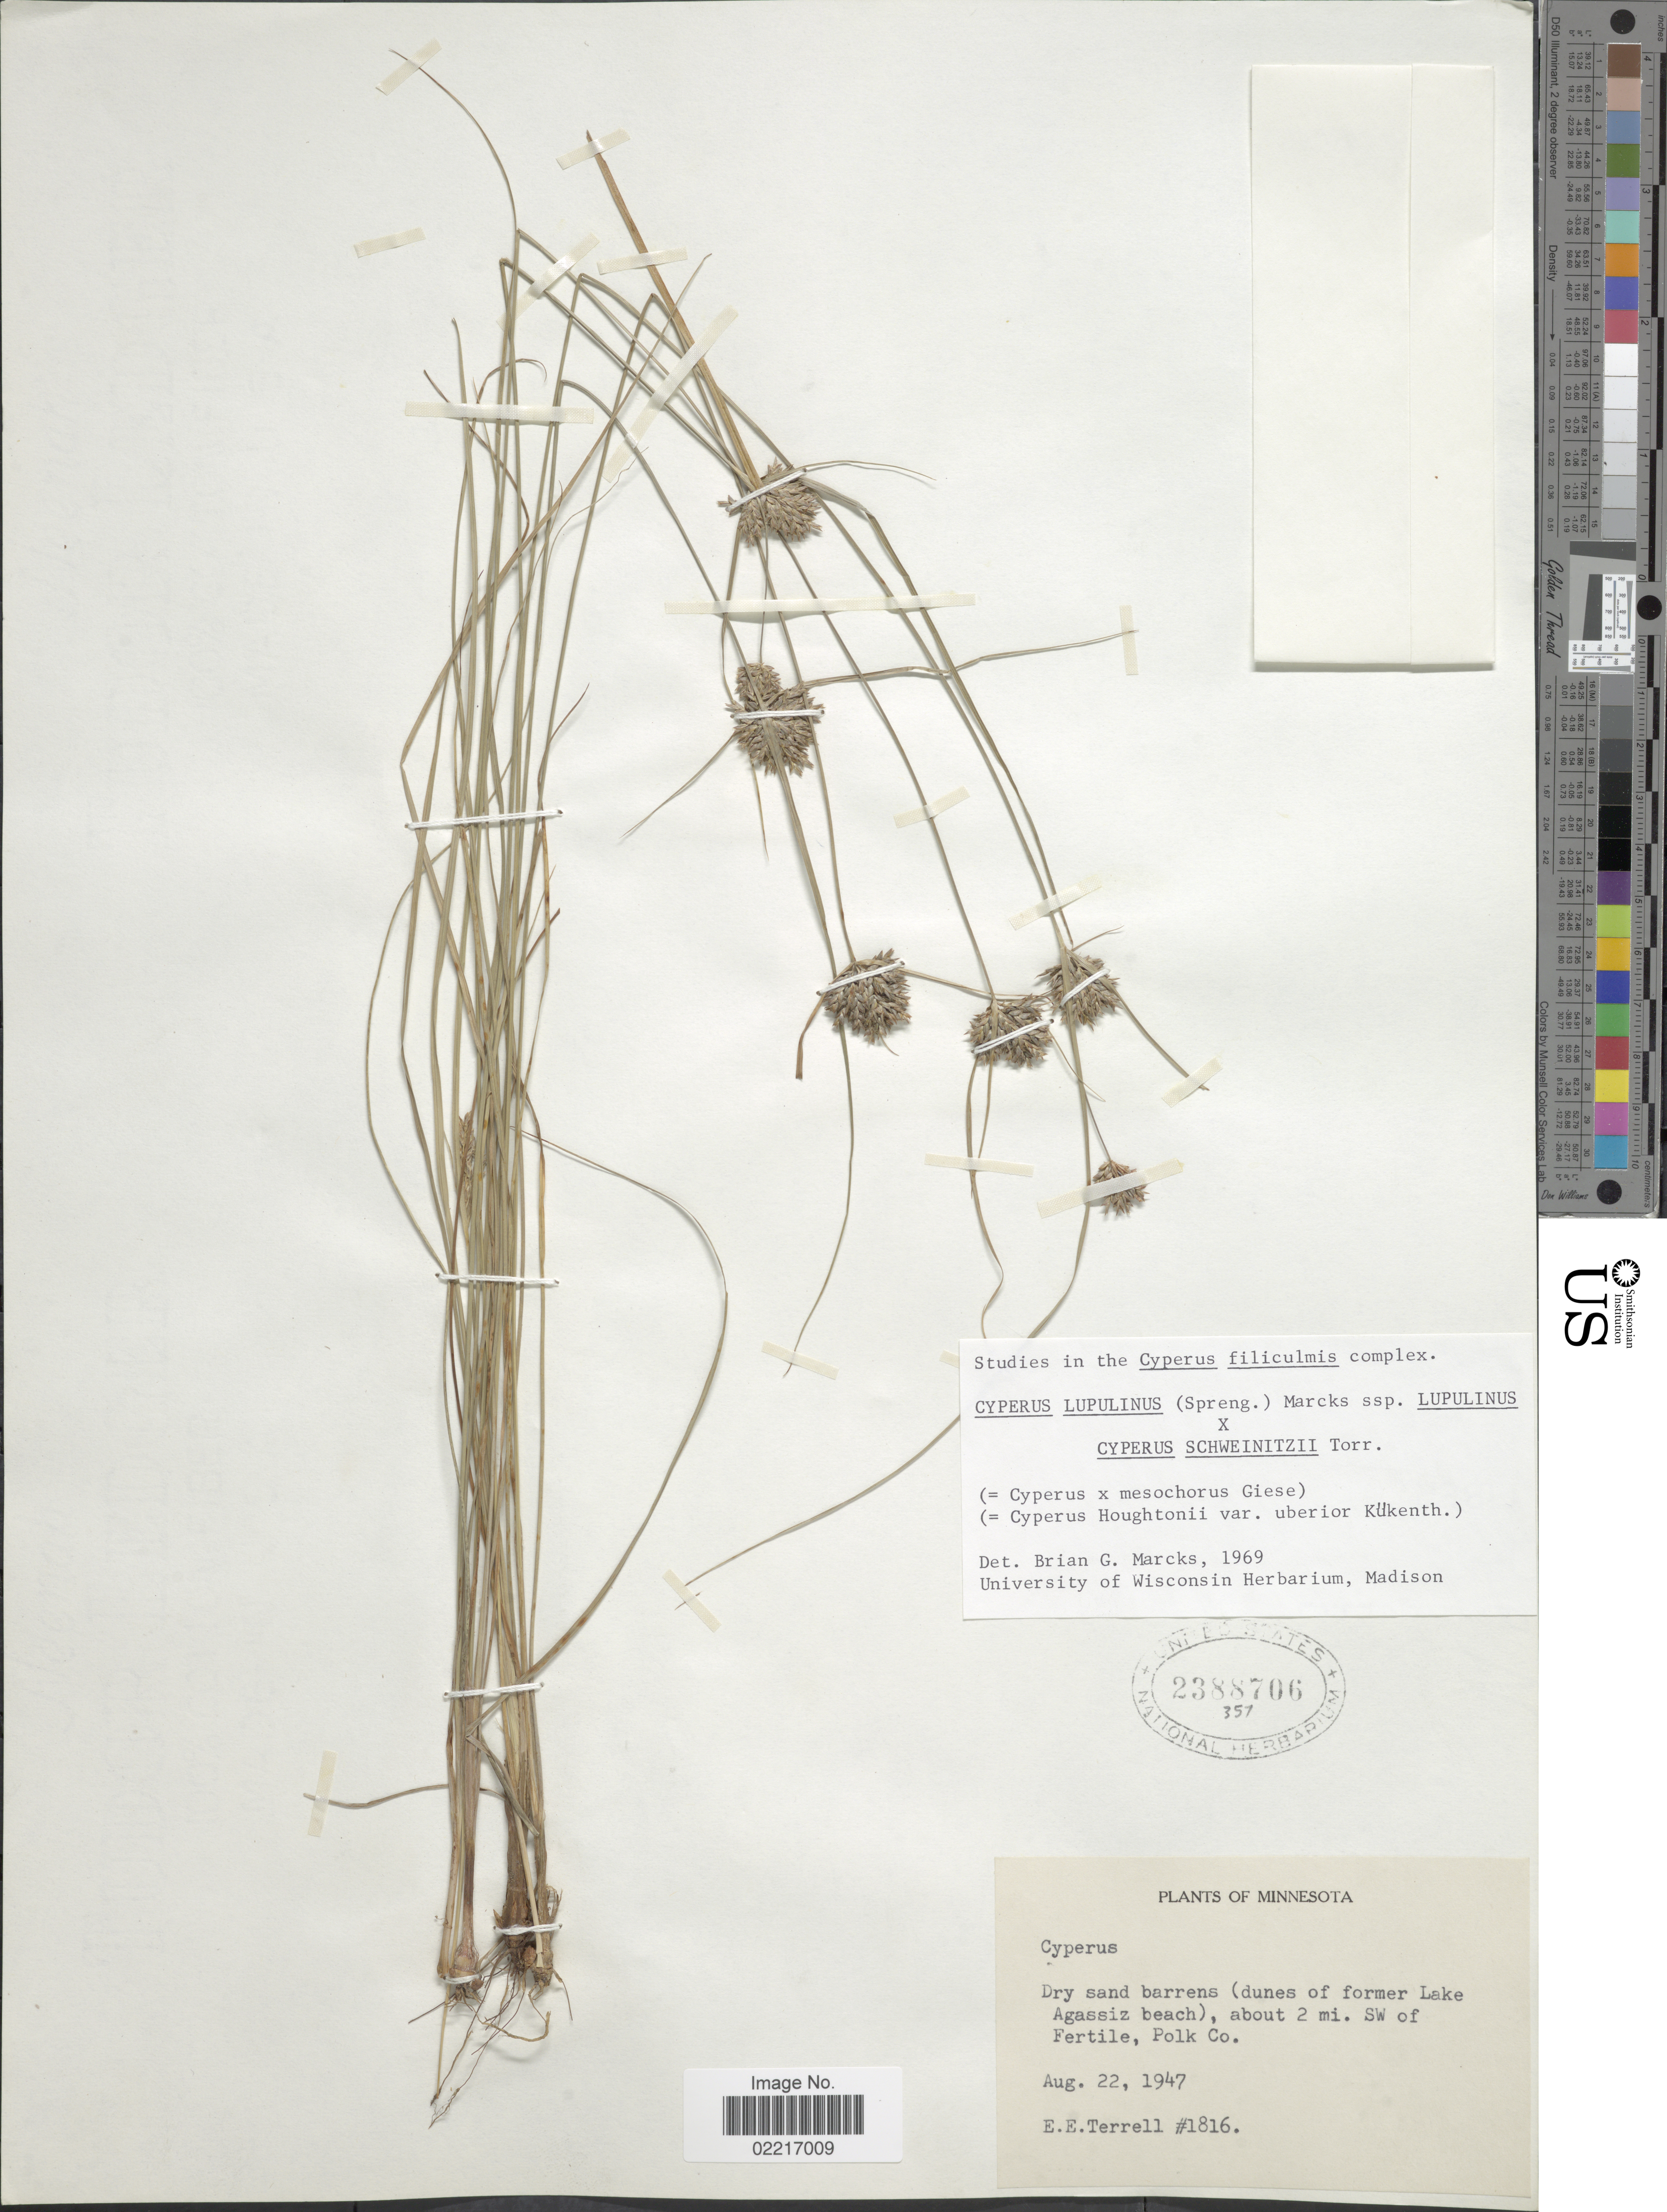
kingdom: Plantae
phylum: Tracheophyta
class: Liliopsida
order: Poales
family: Cyperaceae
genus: Cyperus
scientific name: Cyperus lupulinus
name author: (Spreng.) Marcks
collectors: E. E. Terrell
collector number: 1816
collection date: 1947-08-22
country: United States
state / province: Minnesota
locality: (dunes of former Lake Agassiz beach), about 2 mi. SW of Fertile, Polk Co.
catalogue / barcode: US 2388706